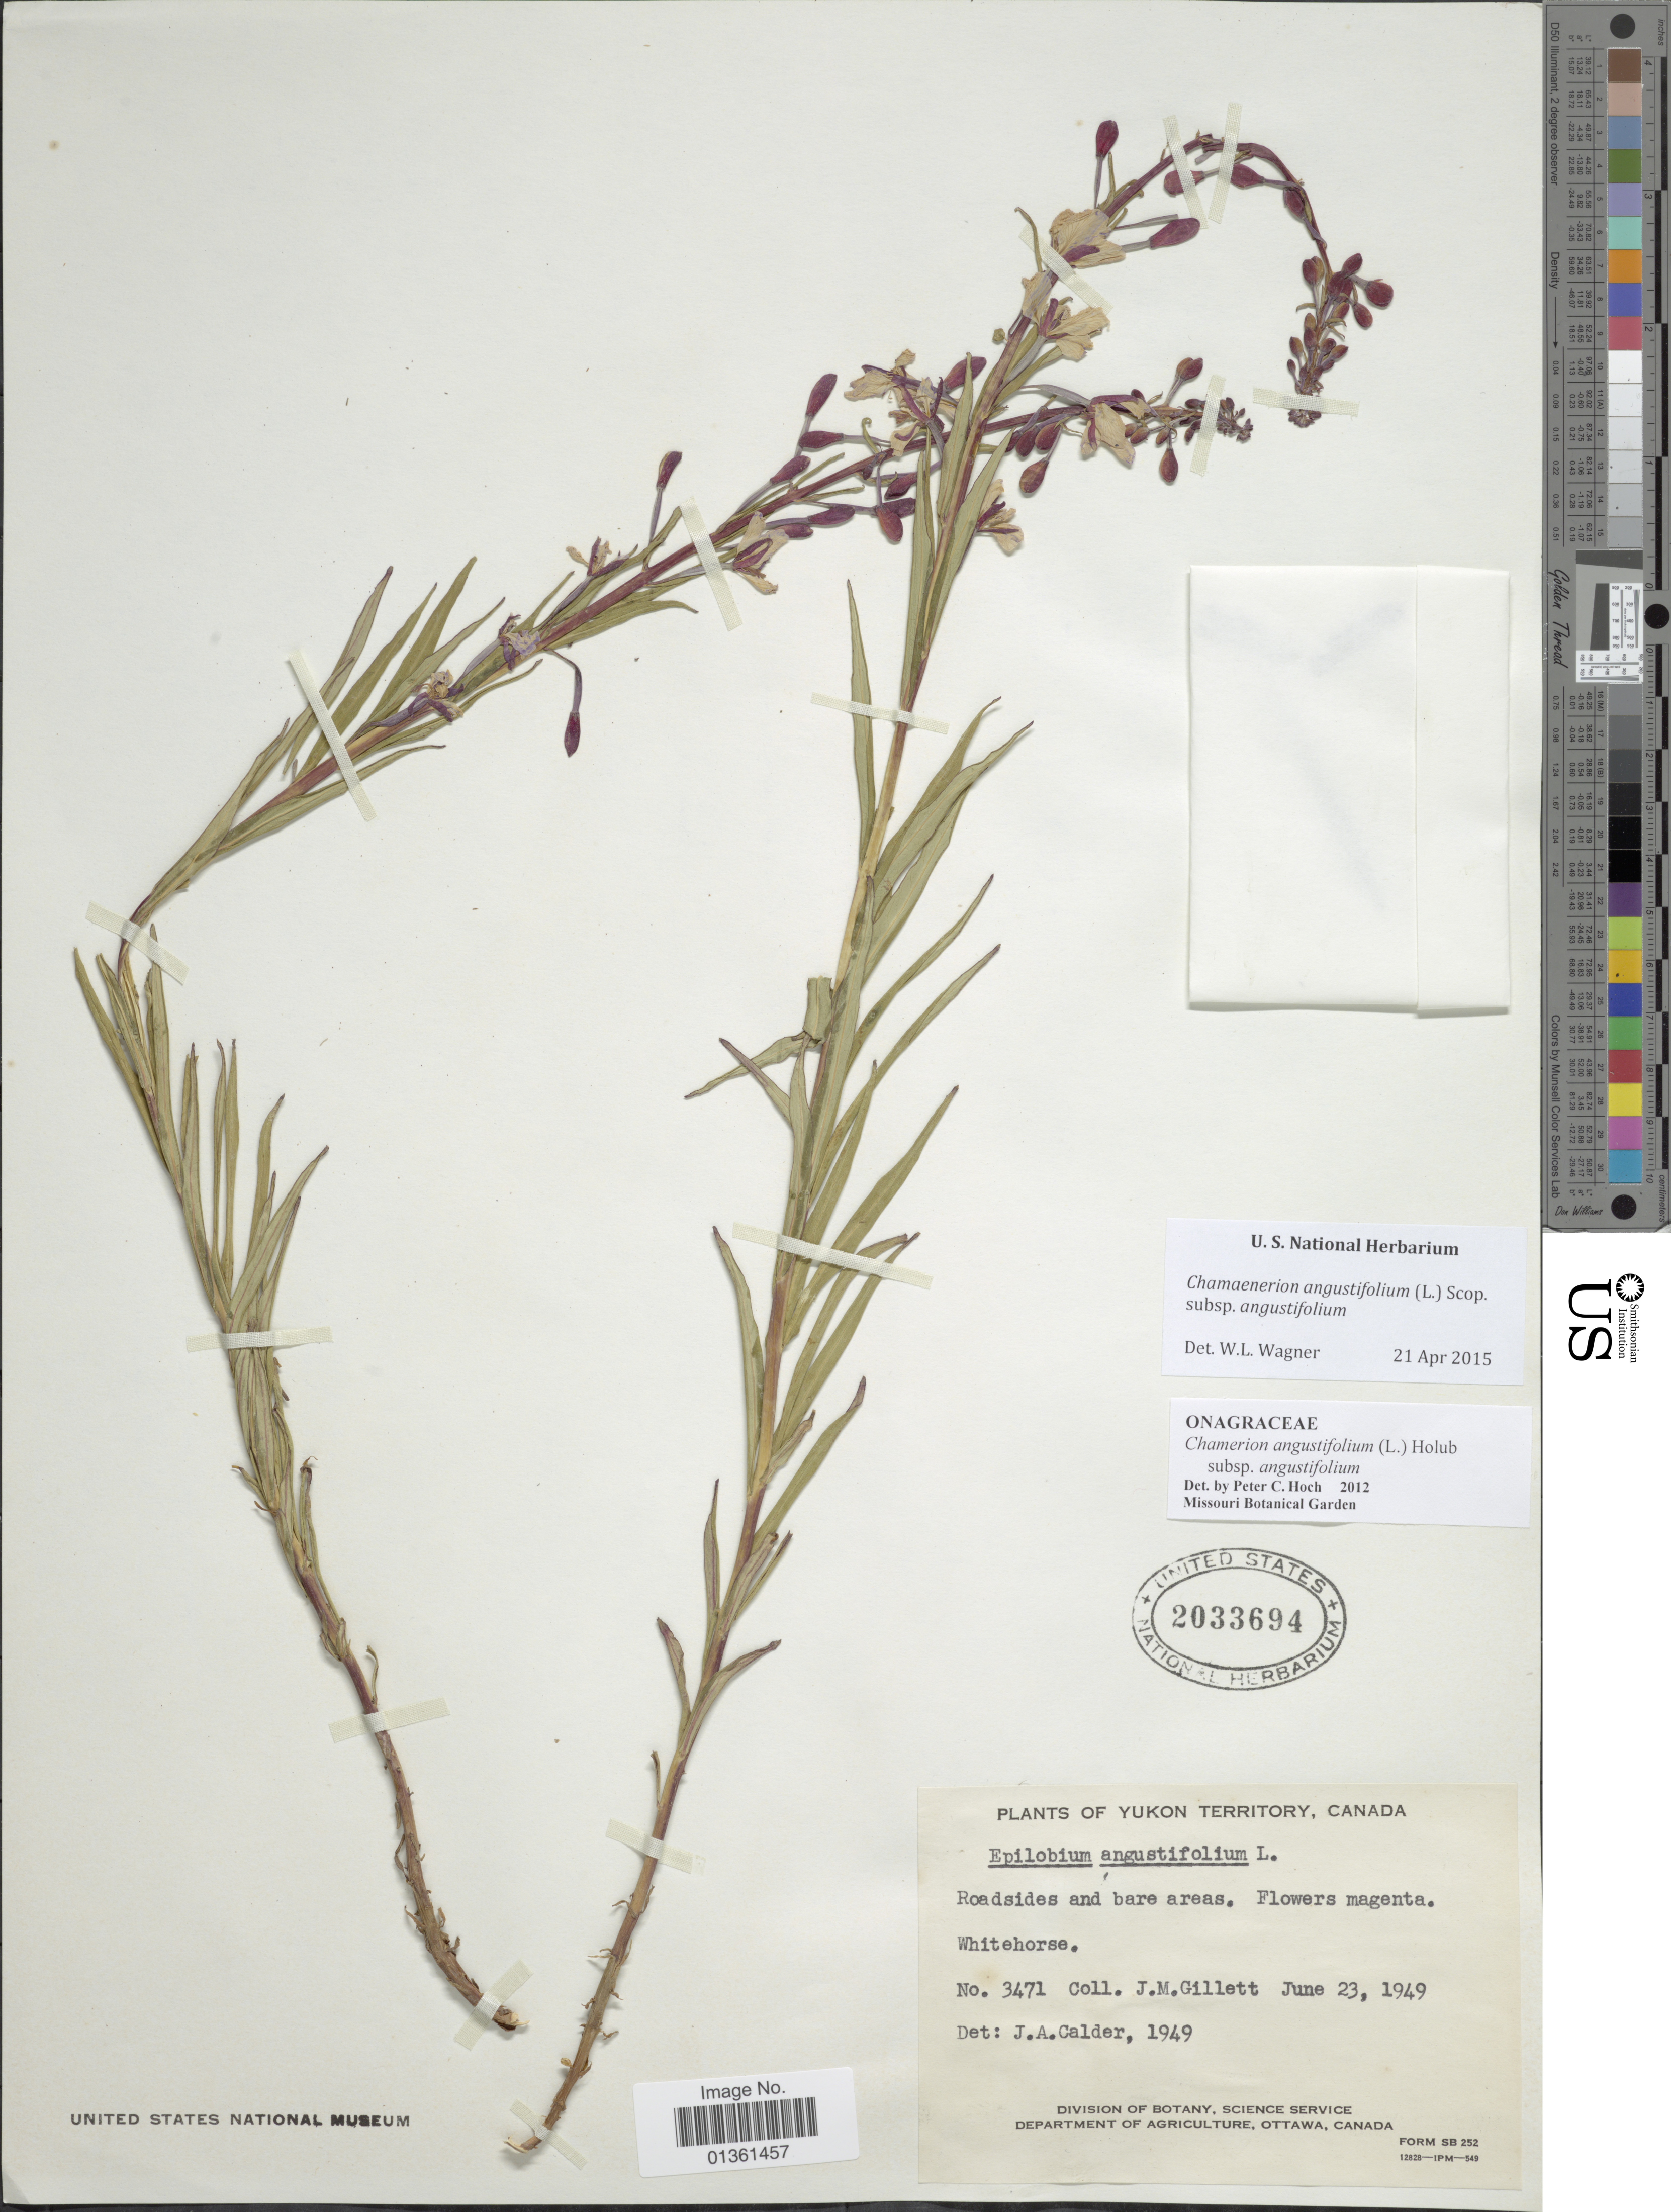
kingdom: Plantae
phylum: Tracheophyta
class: Magnoliopsida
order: Myrtales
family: Onagraceae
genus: Chamaenerion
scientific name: Chamaenerion angustifolium subsp. angustifolium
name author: (L.) Scop.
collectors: J. M. Gillett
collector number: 3471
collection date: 1949-06-23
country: Canada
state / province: Yukon Territory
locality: Whitehorse.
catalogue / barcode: US 2033694